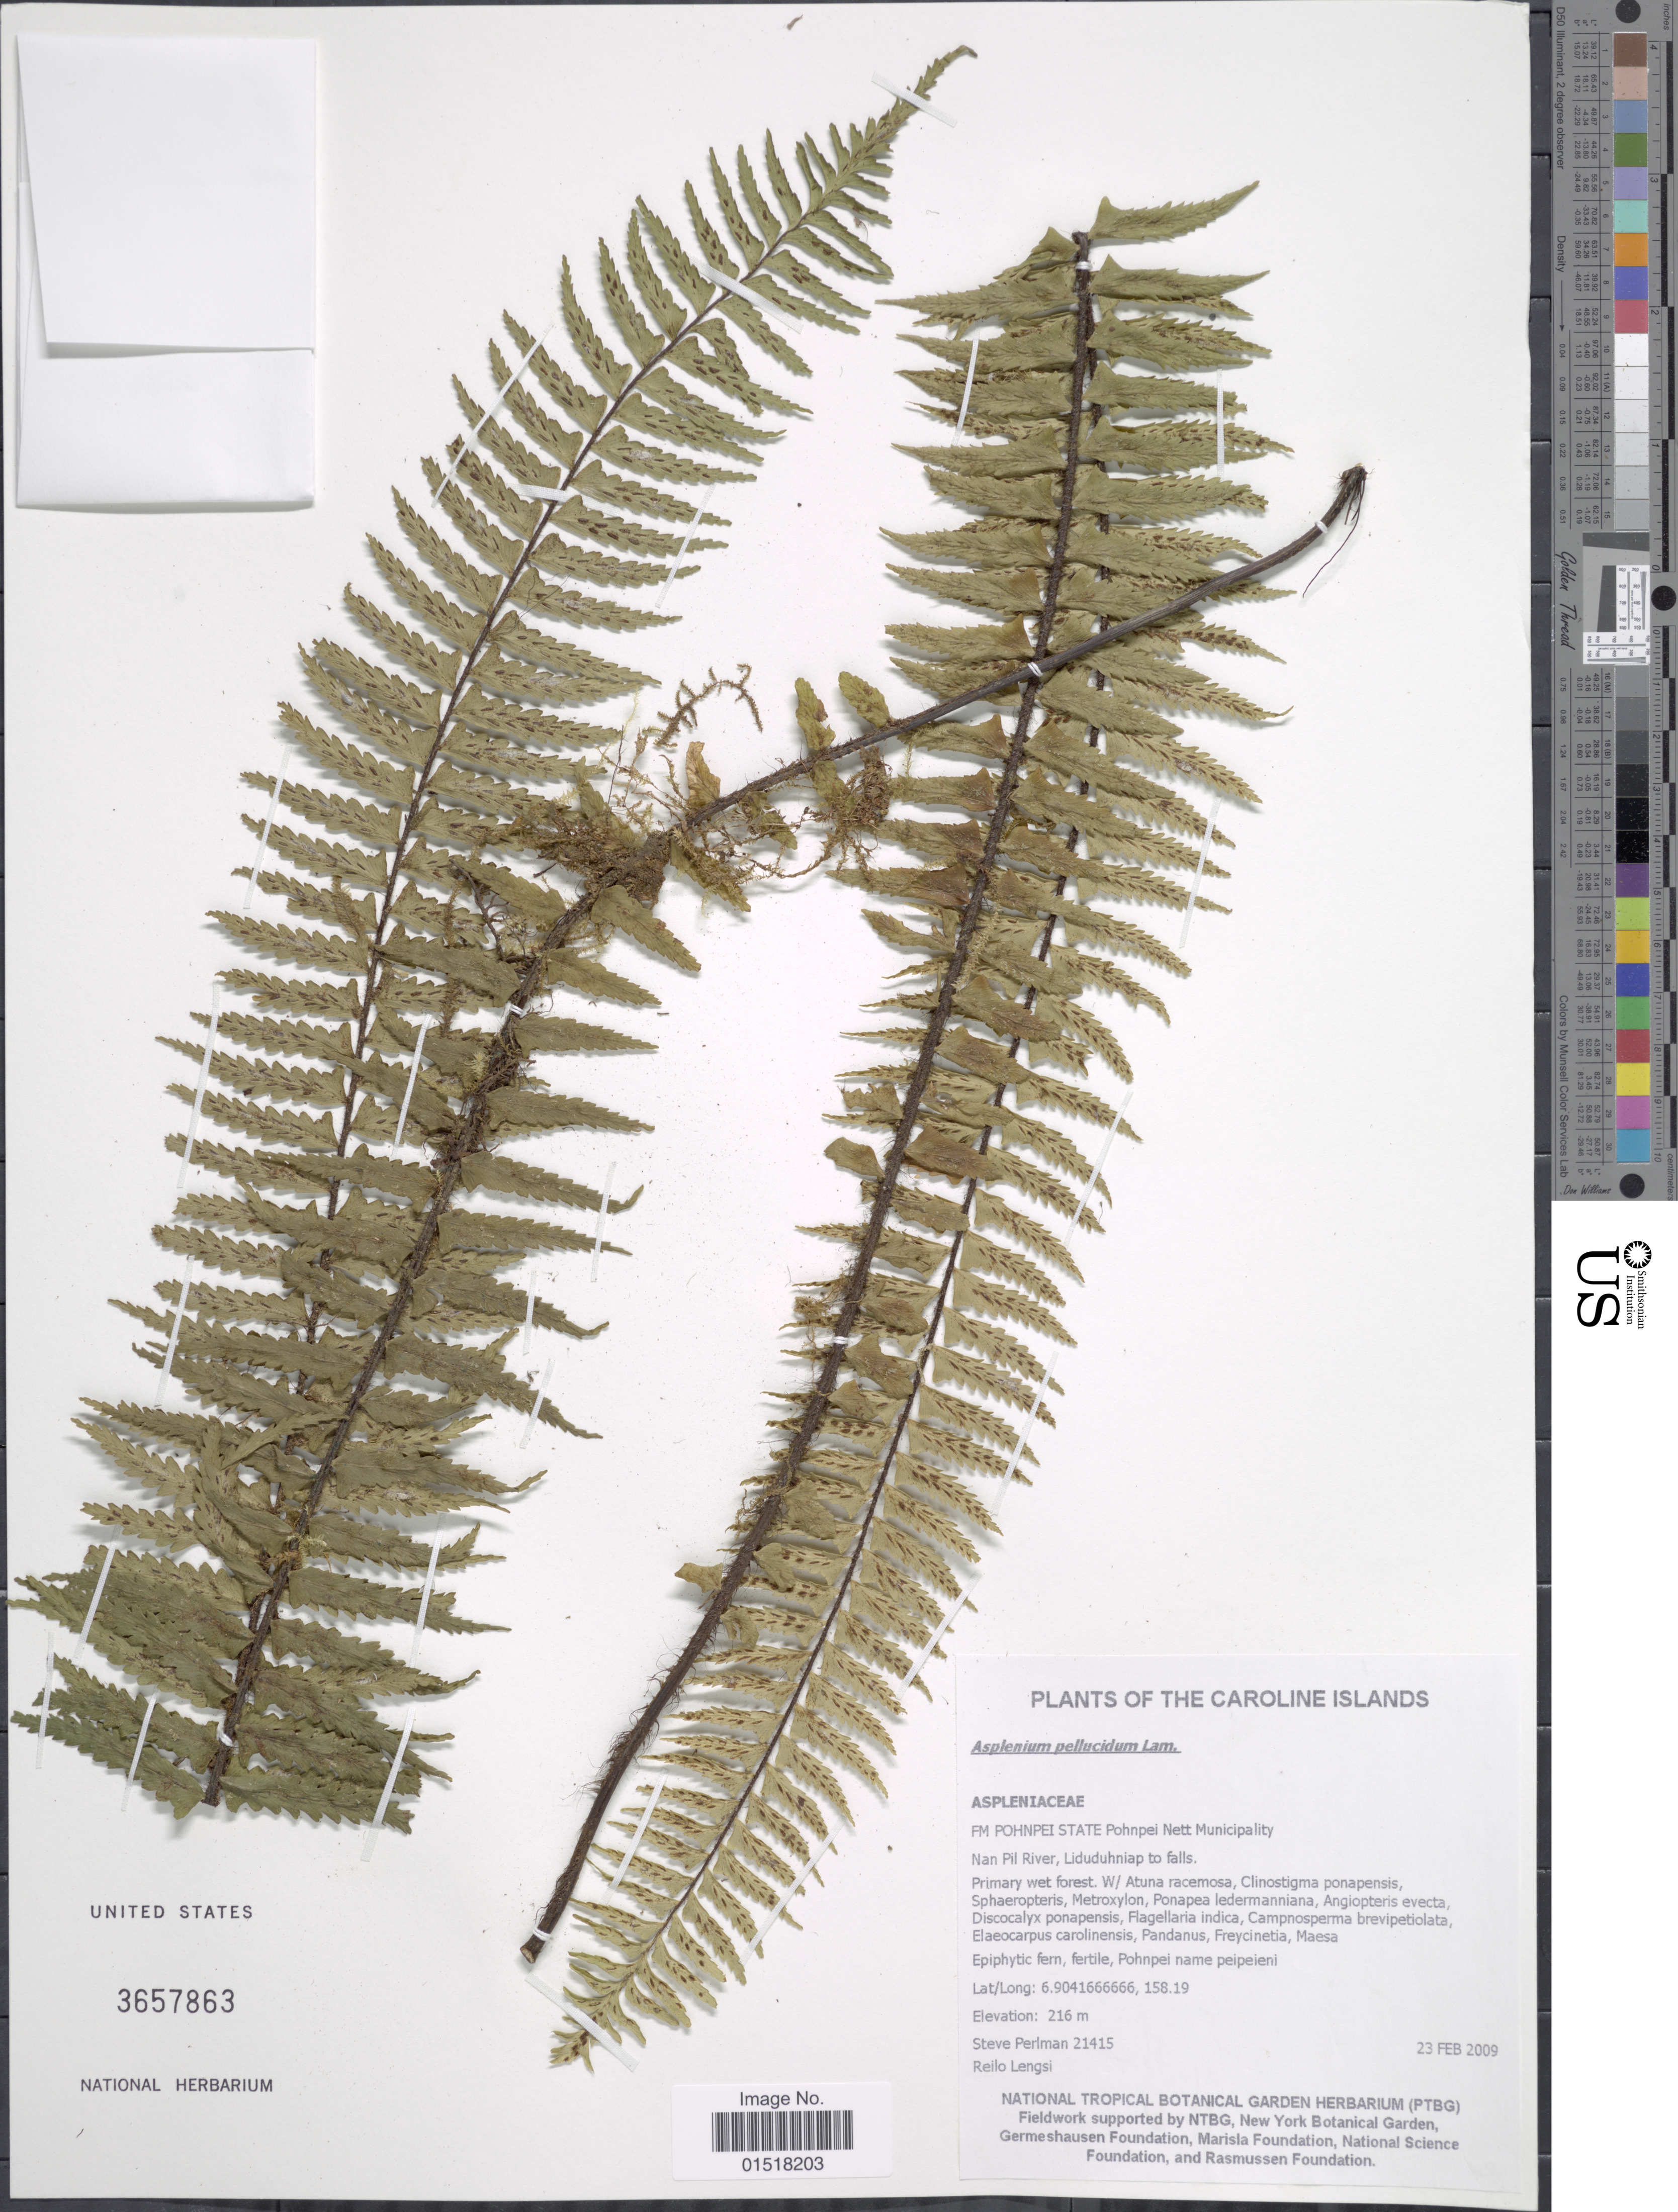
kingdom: Plantae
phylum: Tracheophyta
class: Polypodiopsida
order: Polypodiales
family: Aspleniaceae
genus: Asplenium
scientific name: Asplenium pellucidum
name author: Lam.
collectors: S. Perlman & R. Lengsi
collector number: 21415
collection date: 2009-02-23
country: Micronesia, Federated States of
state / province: Pohnpei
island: Pohnpei [Ponape]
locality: Caroline Islands. FM Pohnpei State Pohnpei Nett Municipality. Nan Pil River, Liduduhniap to falls.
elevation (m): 216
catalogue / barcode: US 3657863